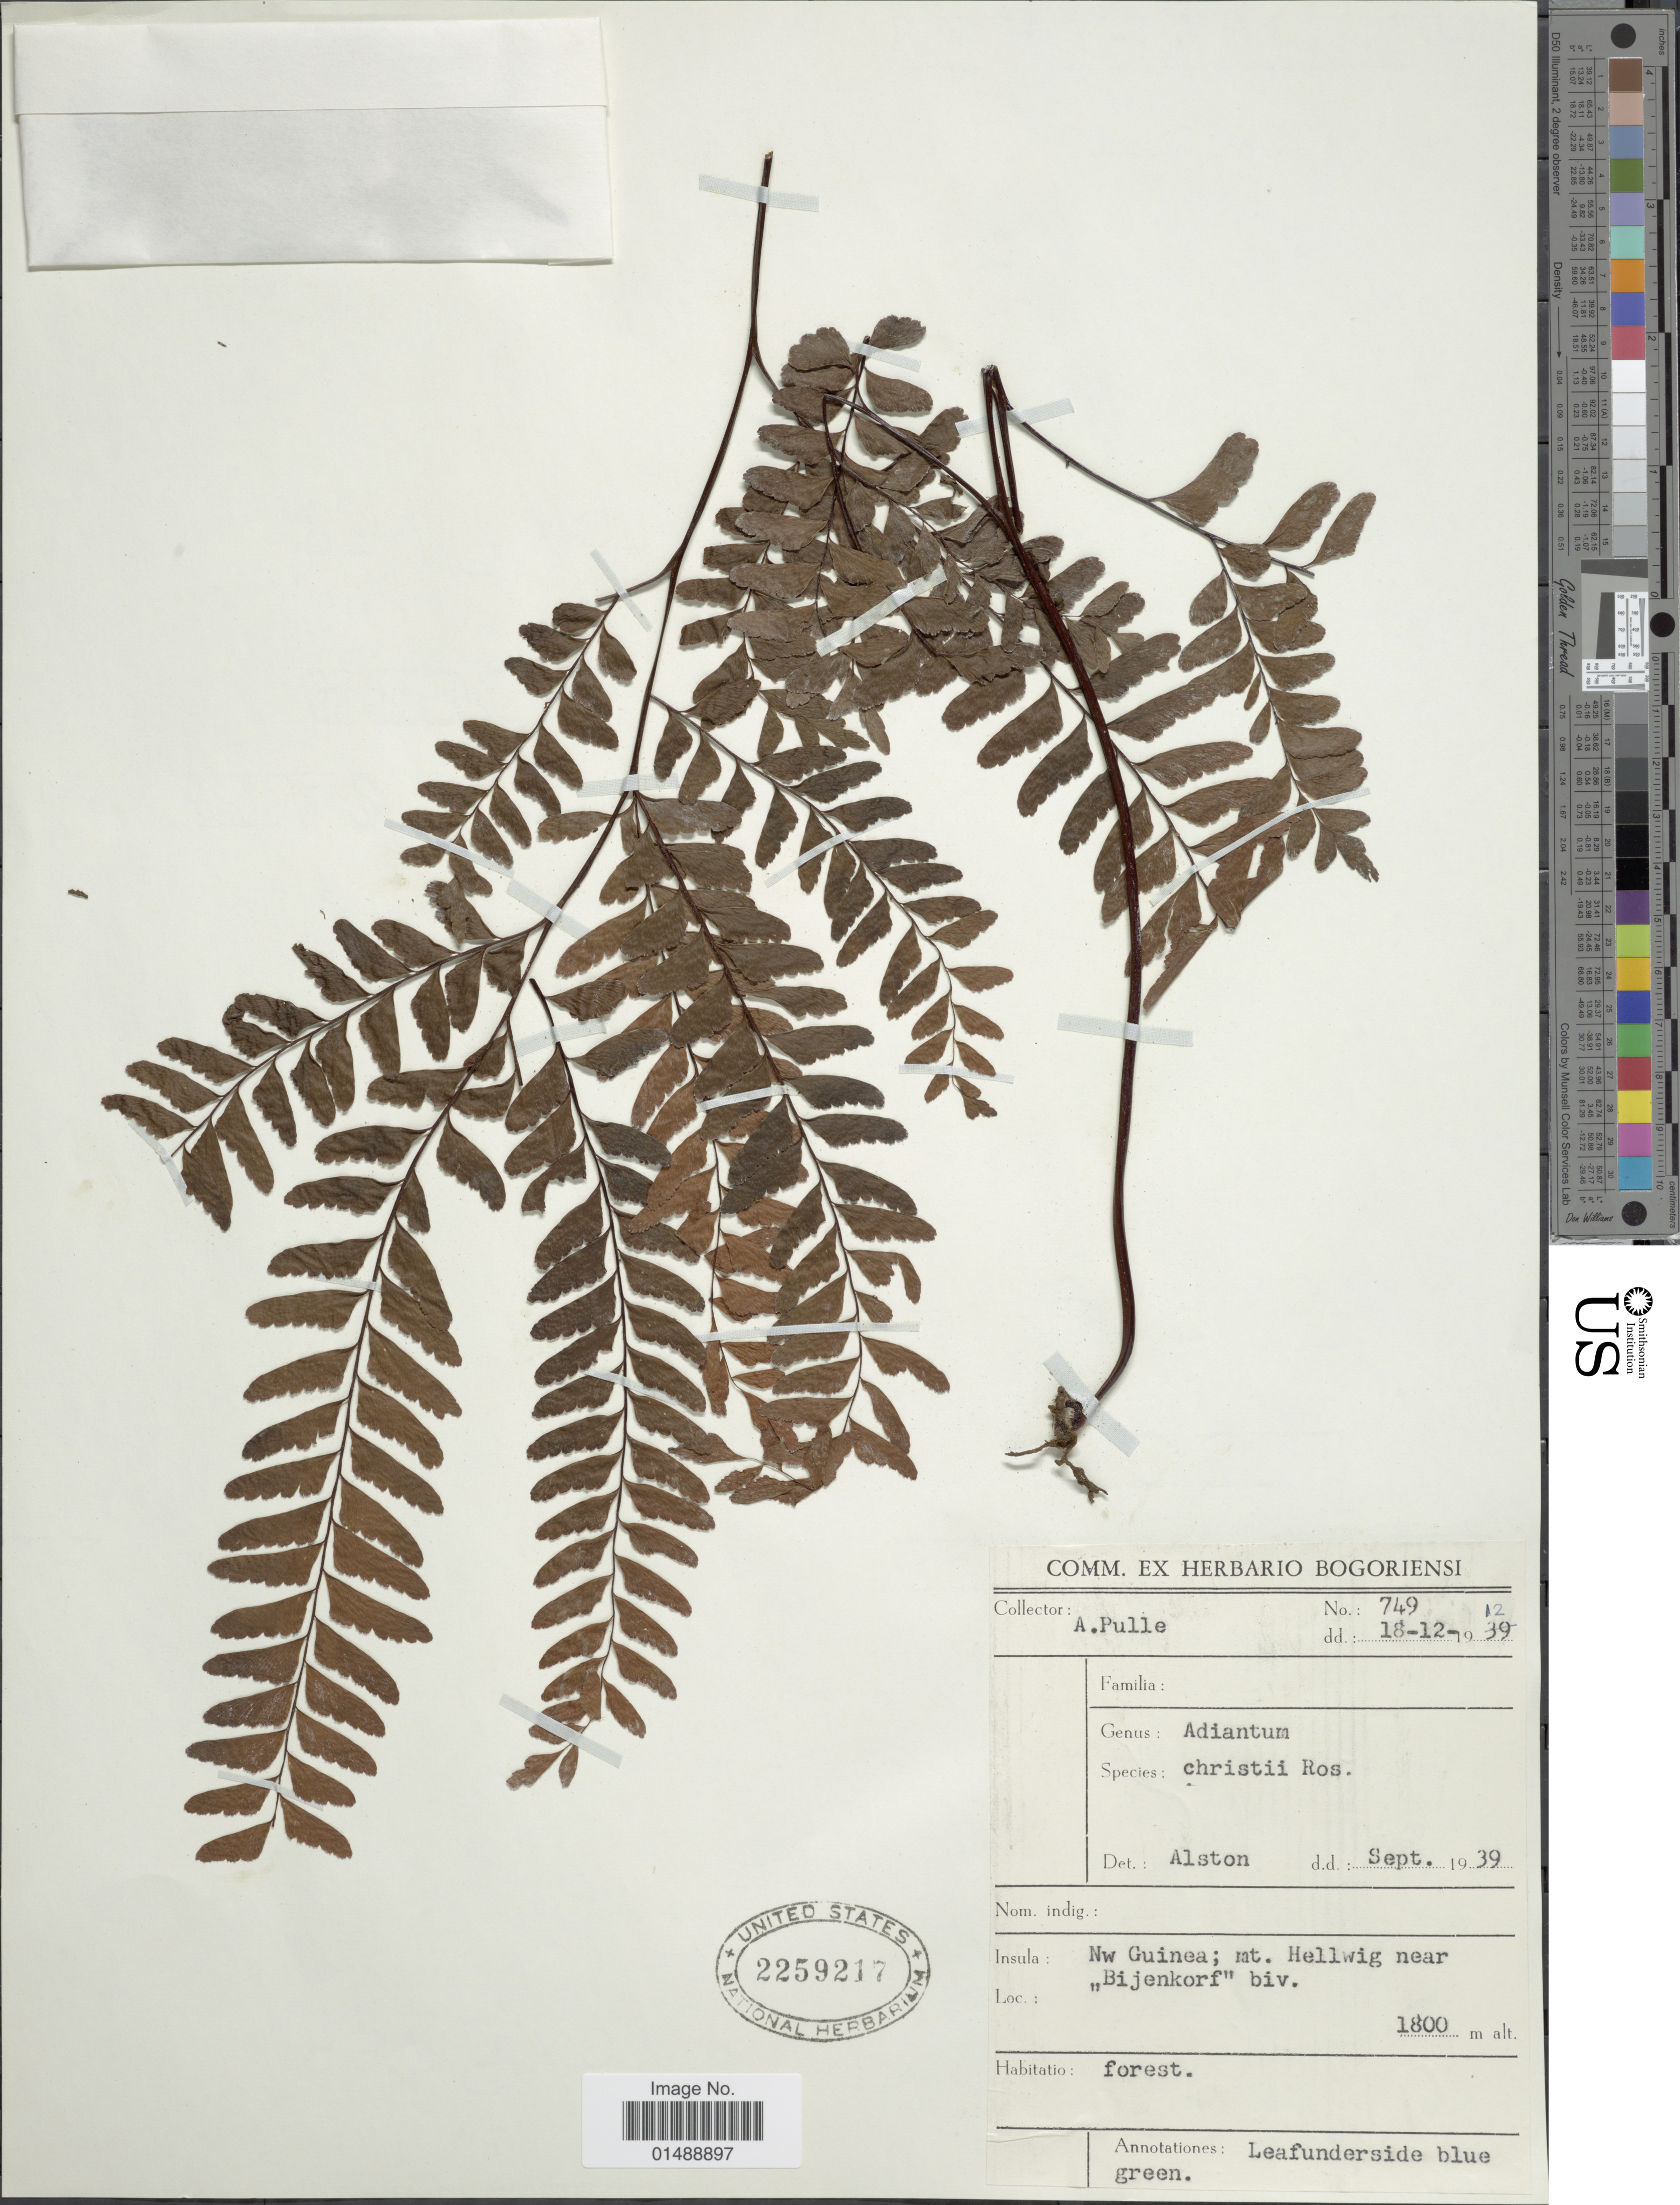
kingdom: Plantae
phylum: Tracheophyta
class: Polypodiopsida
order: Polypodiales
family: Pteridaceae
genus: Adiantum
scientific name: Adiantum christii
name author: Rosenst.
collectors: A. A. Pulle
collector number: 749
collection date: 1912-12-18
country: Papua New Guinea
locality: Nw Guinea; Mt. Hellwig near Bijenkorf biv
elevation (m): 1800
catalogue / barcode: US 2259217